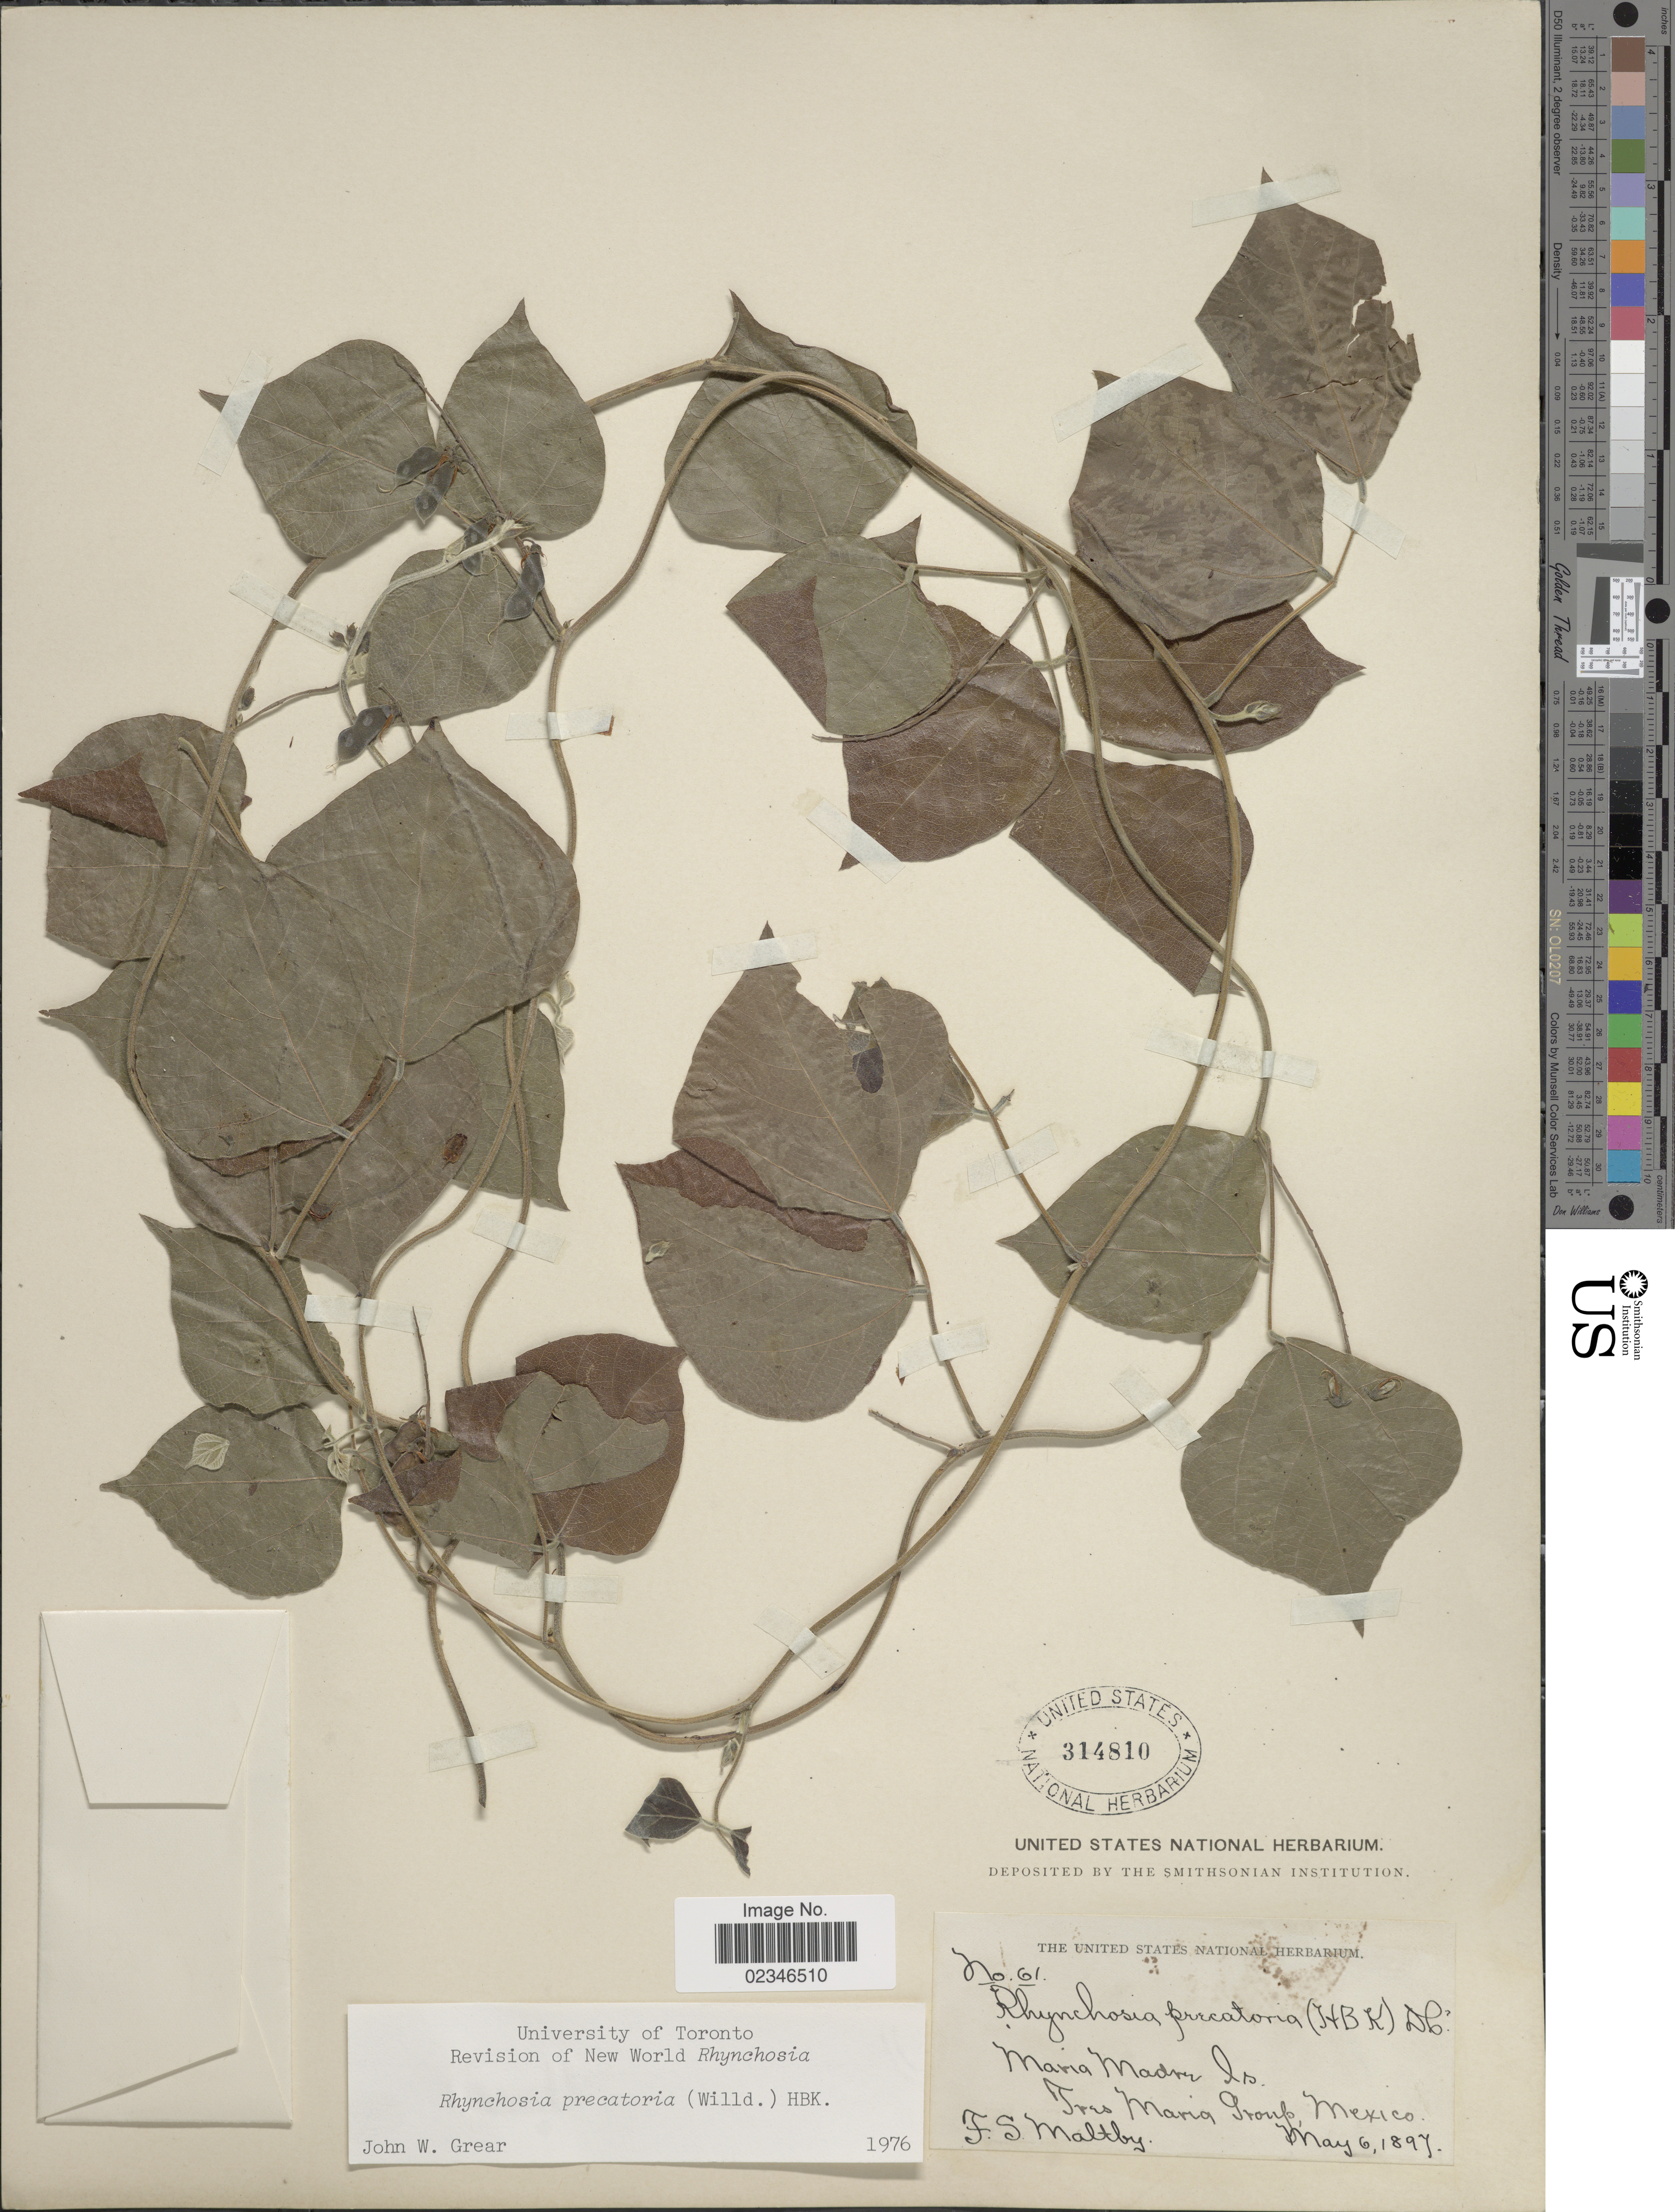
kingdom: Plantae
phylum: Tracheophyta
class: Magnoliopsida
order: Fabales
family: Fabaceae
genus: Rhynchosia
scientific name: Rhynchosia precatoria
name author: (Willd.) DC.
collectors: F. S. Maltby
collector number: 61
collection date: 1897-05-06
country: Mexico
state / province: Nayarit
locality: Maria Madre Is, Tres Madre Group, Mexico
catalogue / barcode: US 314810